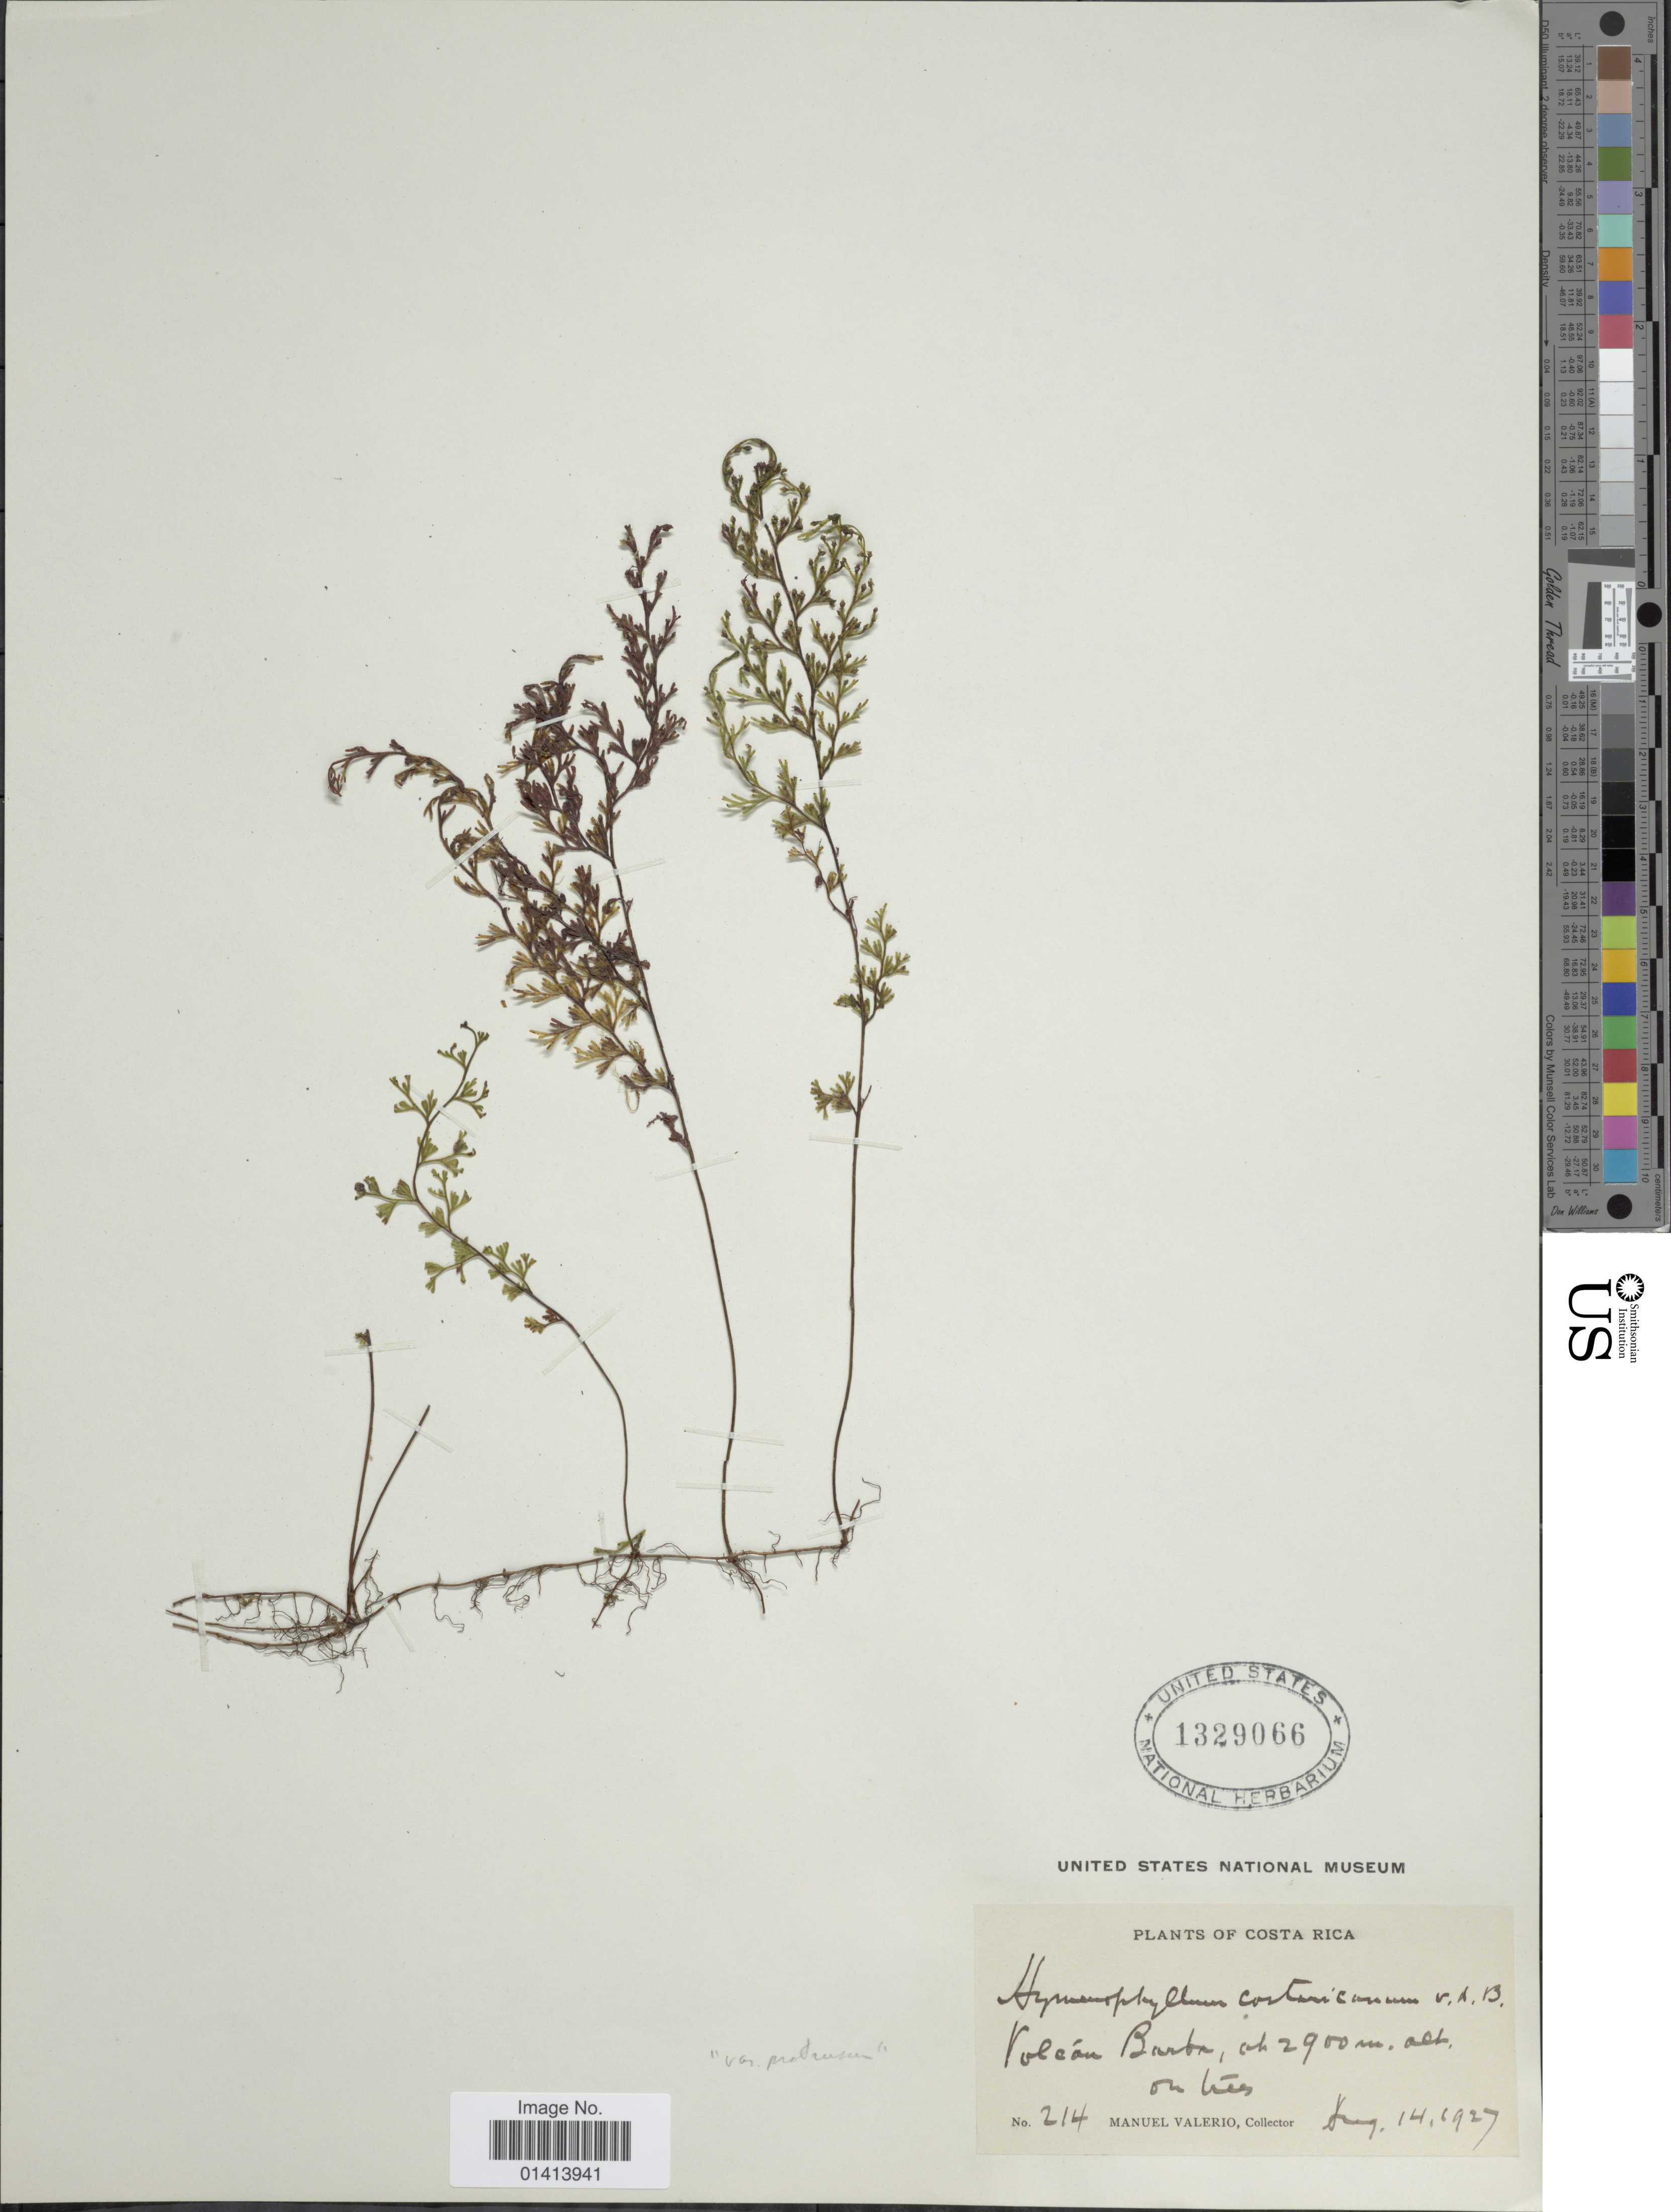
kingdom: Plantae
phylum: Tracheophyta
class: Polypodiopsida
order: Hymenophyllales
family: Hymenophyllaceae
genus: Hymenophyllum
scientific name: Hymenophyllum decurrens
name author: (Jacq.) Sw.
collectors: M. Valerio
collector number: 214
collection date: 1927-08-14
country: Costa Rica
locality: Volcán Barba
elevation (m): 2900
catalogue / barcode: US 1329066